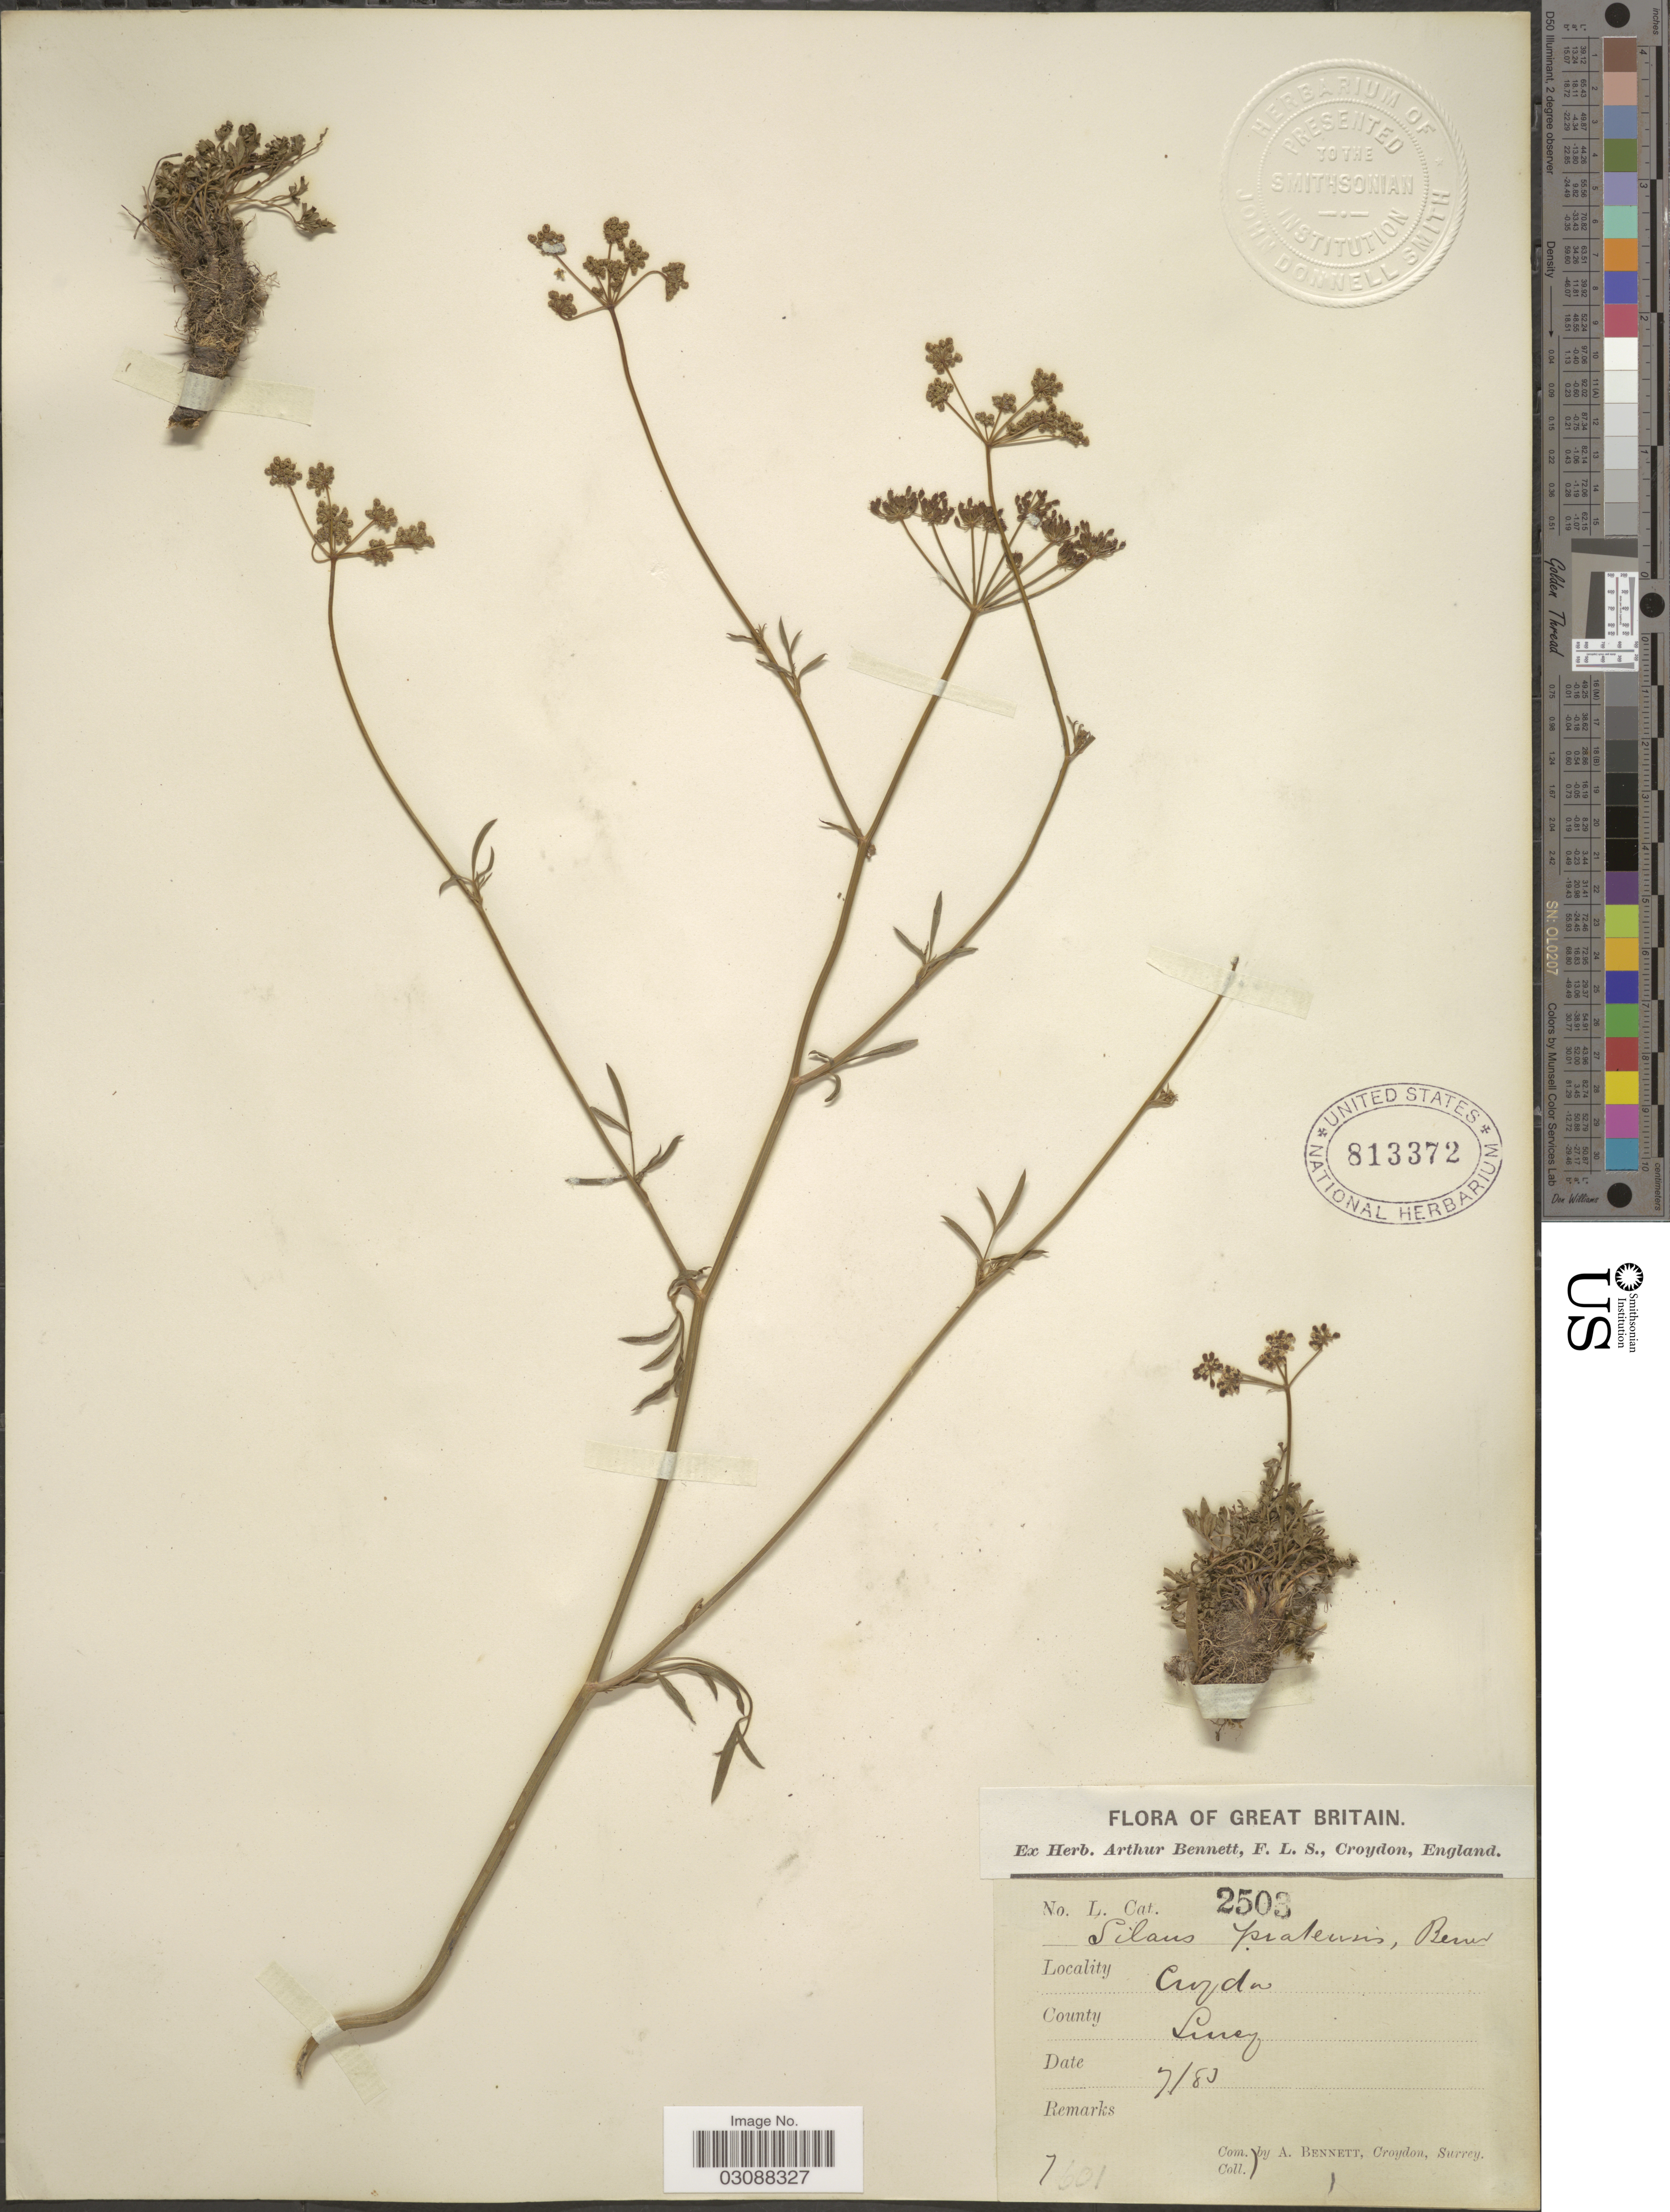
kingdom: Plantae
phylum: Tracheophyta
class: Magnoliopsida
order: Apiales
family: Apiaceae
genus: Silaus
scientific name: Silaus pratensis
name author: (Crantz) Besser ex Schult.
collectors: A. Bennett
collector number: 2503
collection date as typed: Transcribed d/m/y: /7/83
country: United Kingdom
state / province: England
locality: Great Britain. Croydon. County Surrey.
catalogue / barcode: US 813372